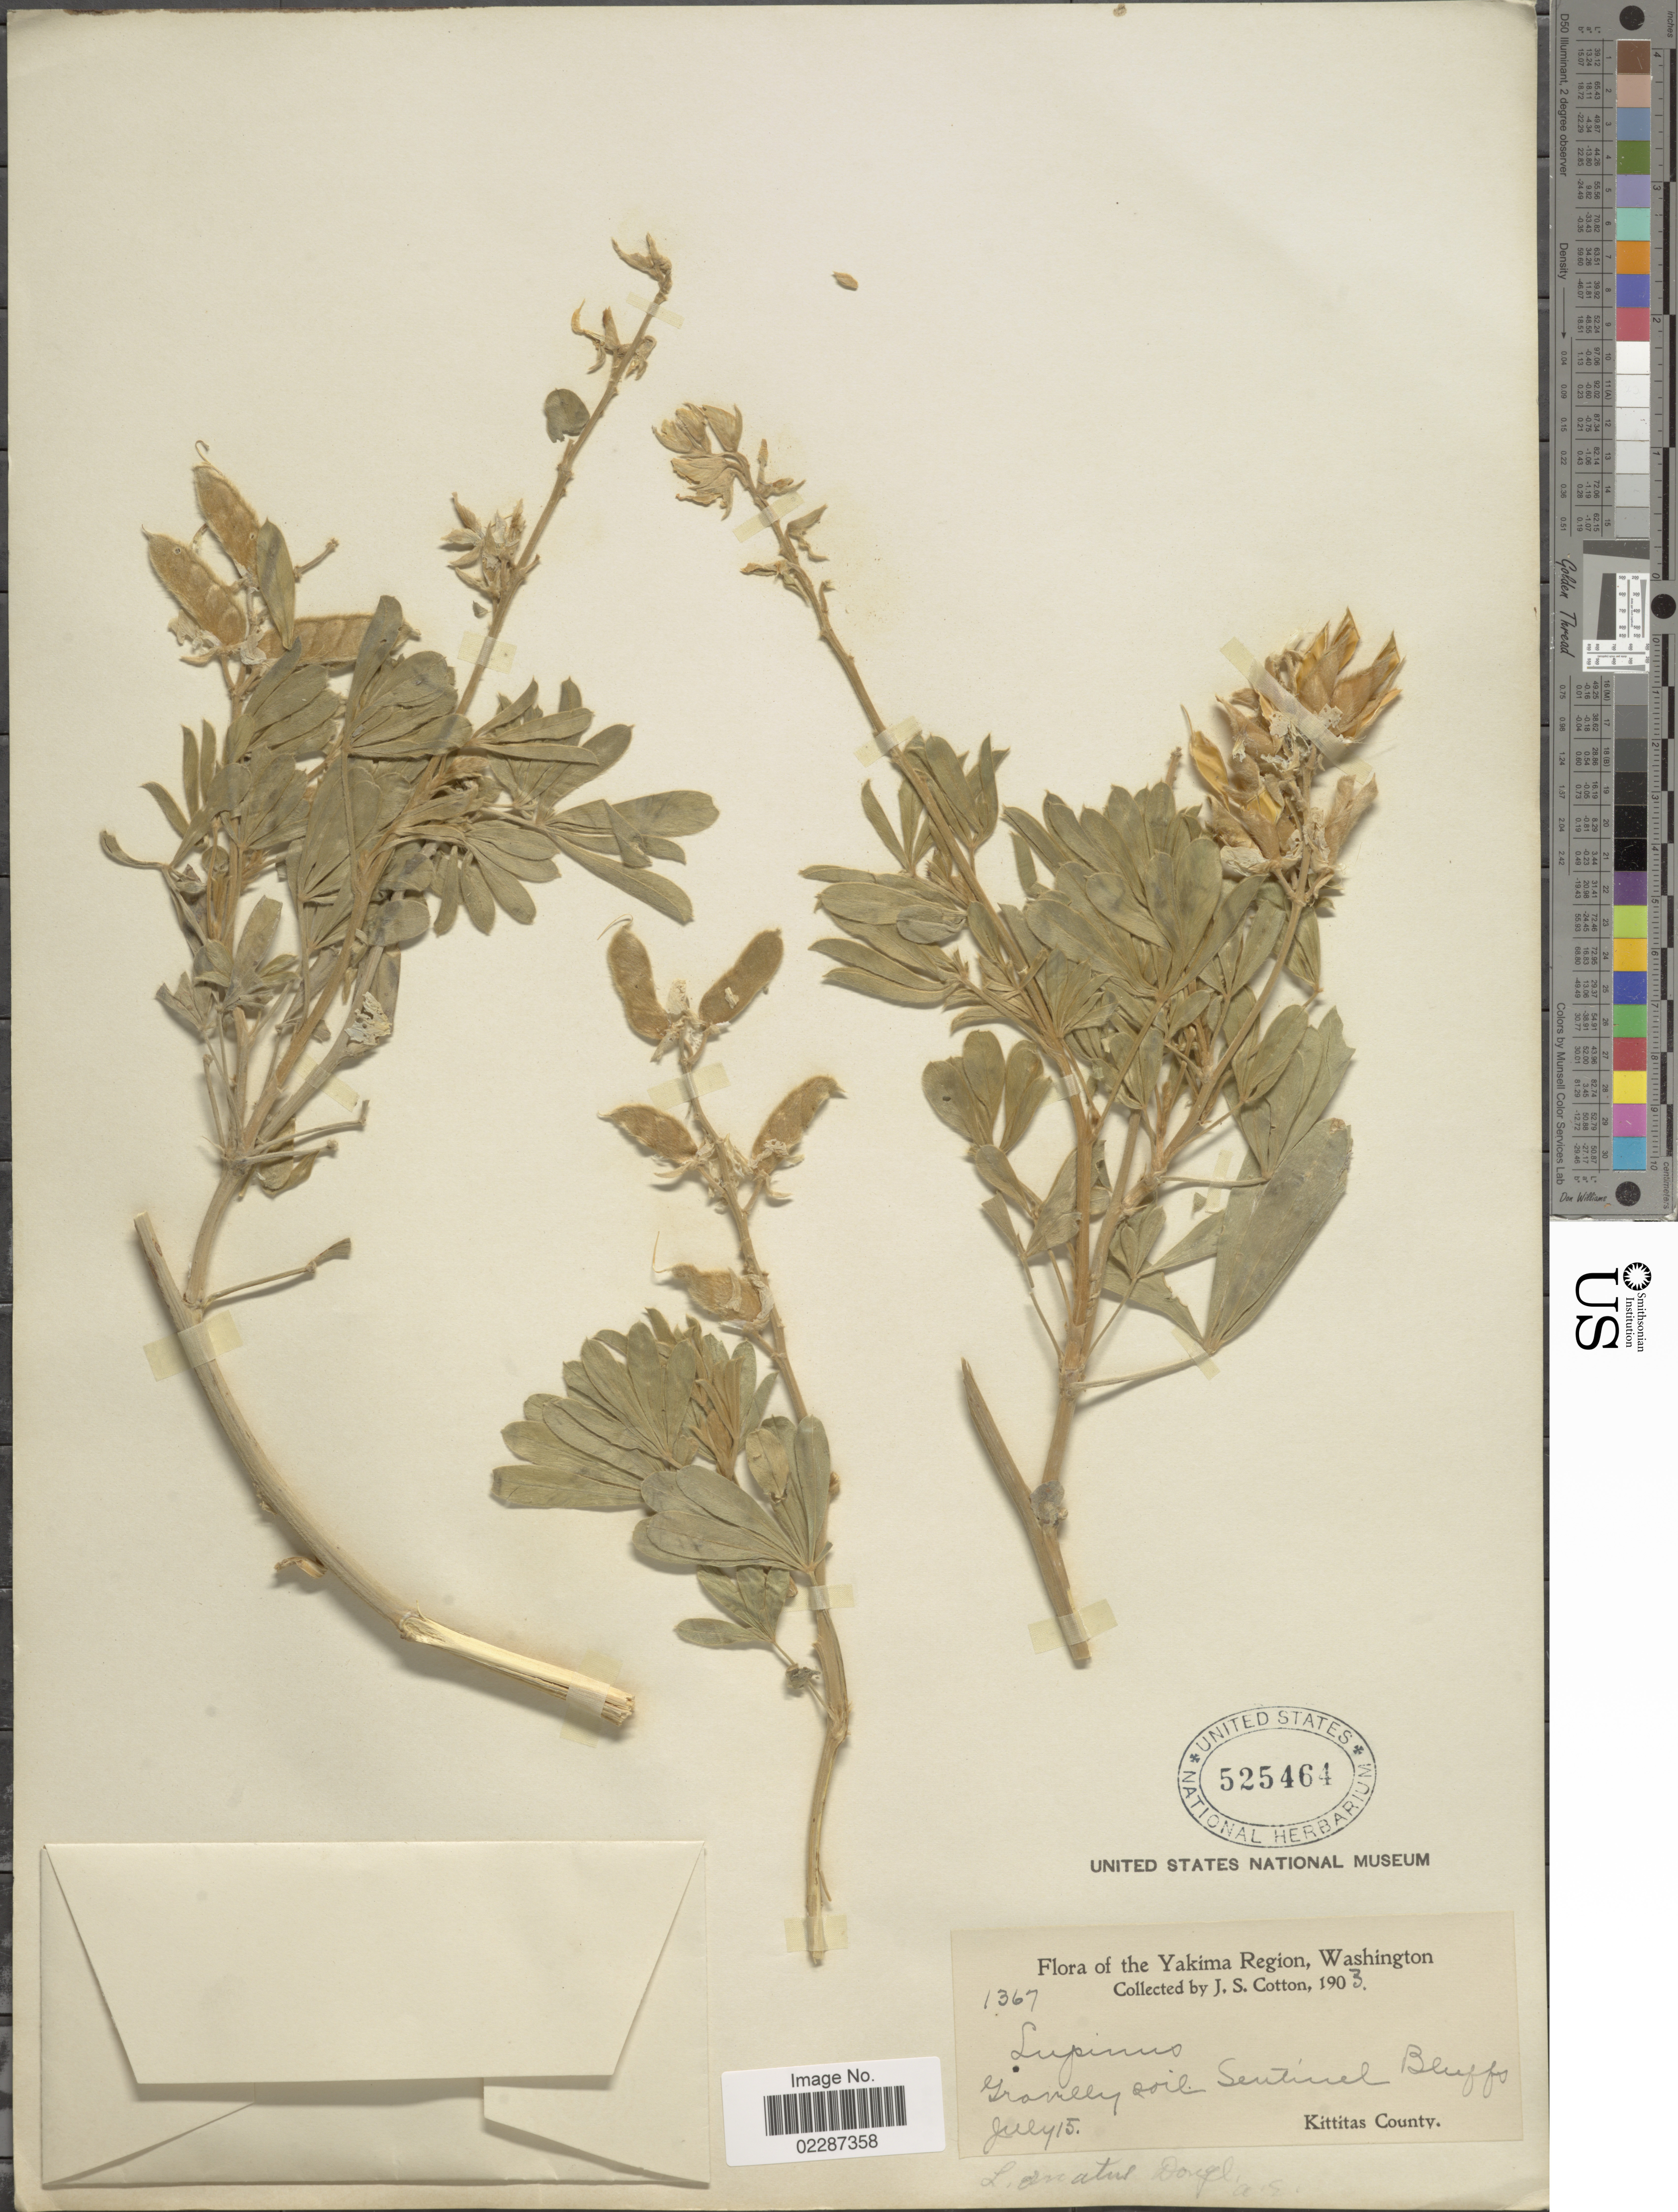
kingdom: Plantae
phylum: Tracheophyta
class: Magnoliopsida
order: Fabales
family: Fabaceae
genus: Lupinus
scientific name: Lupinus sericeus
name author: Pursh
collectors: J. S. Cotton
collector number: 1367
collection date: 1903-07-15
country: United States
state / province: Washington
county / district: Kittitas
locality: Yakima Region, Kittitas County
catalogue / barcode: US 525464